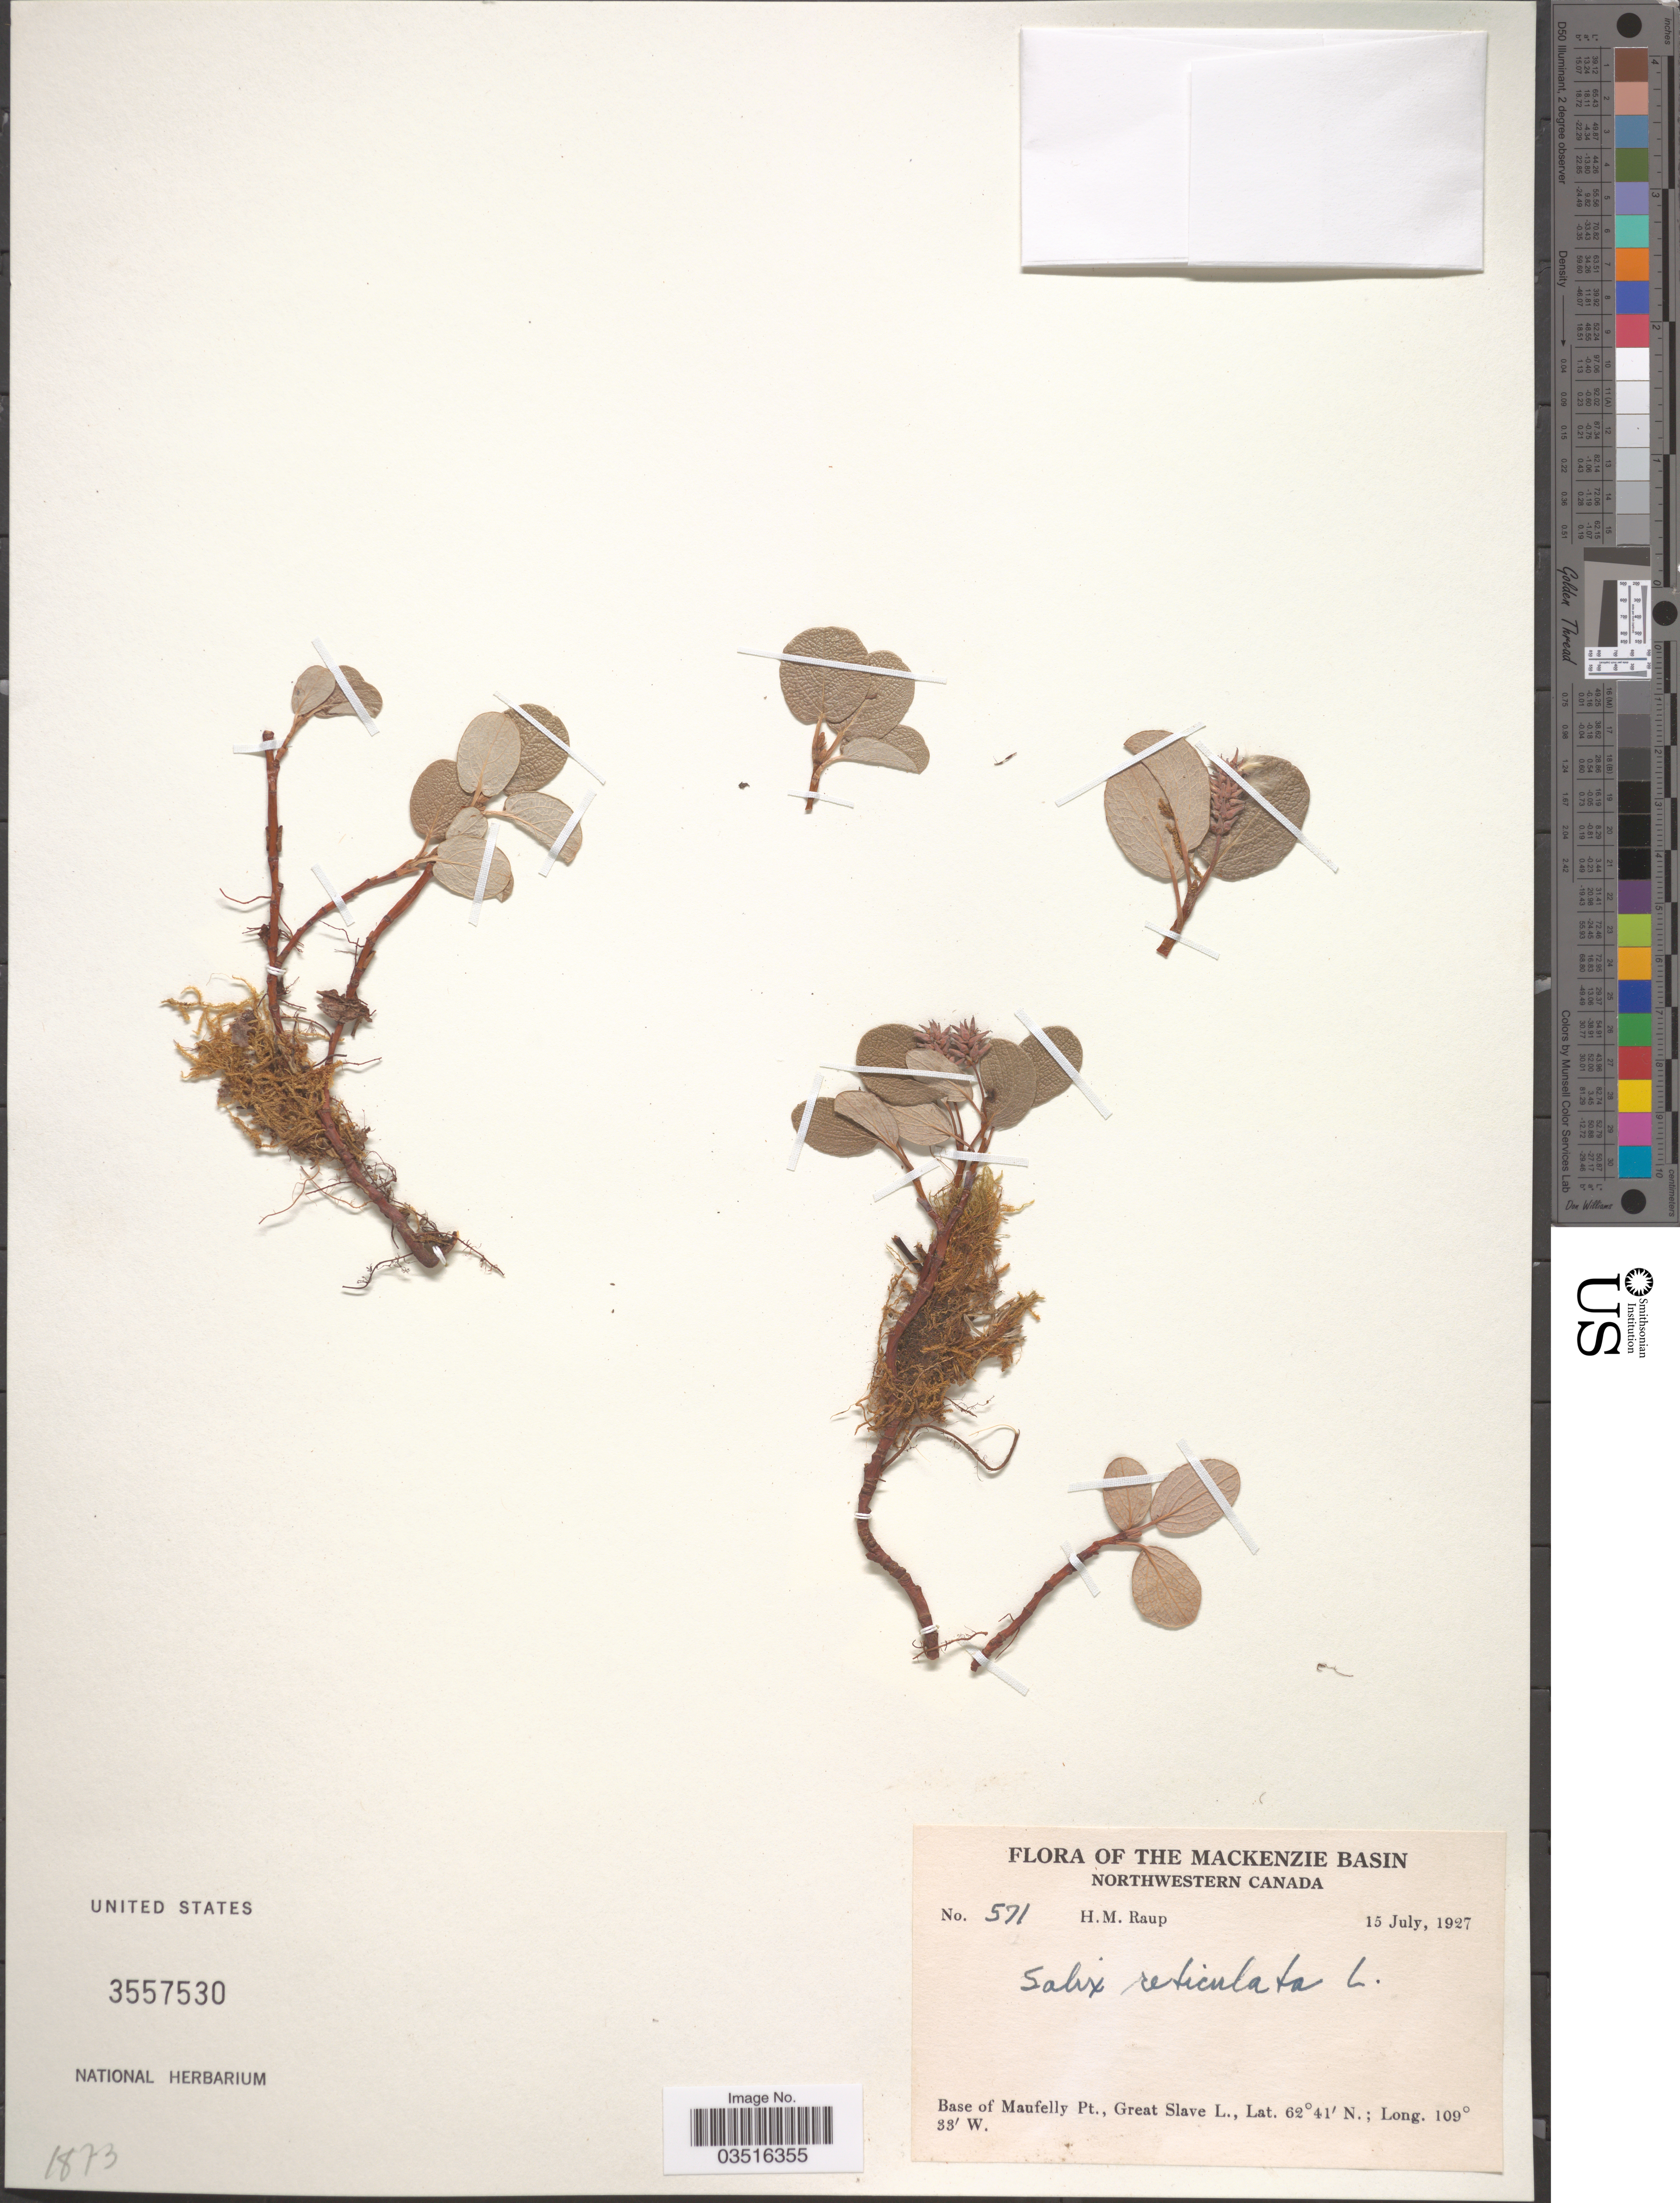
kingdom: Plantae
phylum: Tracheophyta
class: Magnoliopsida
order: Malpighiales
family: Salicaceae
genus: Salix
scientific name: Salix reticulata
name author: L.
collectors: H. Raup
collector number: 571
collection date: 1927-07-15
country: Canada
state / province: Northwest Territories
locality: The Mackenzie Basin. Base of Maufelly Pt., Great Slave L.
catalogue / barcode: US 3557530